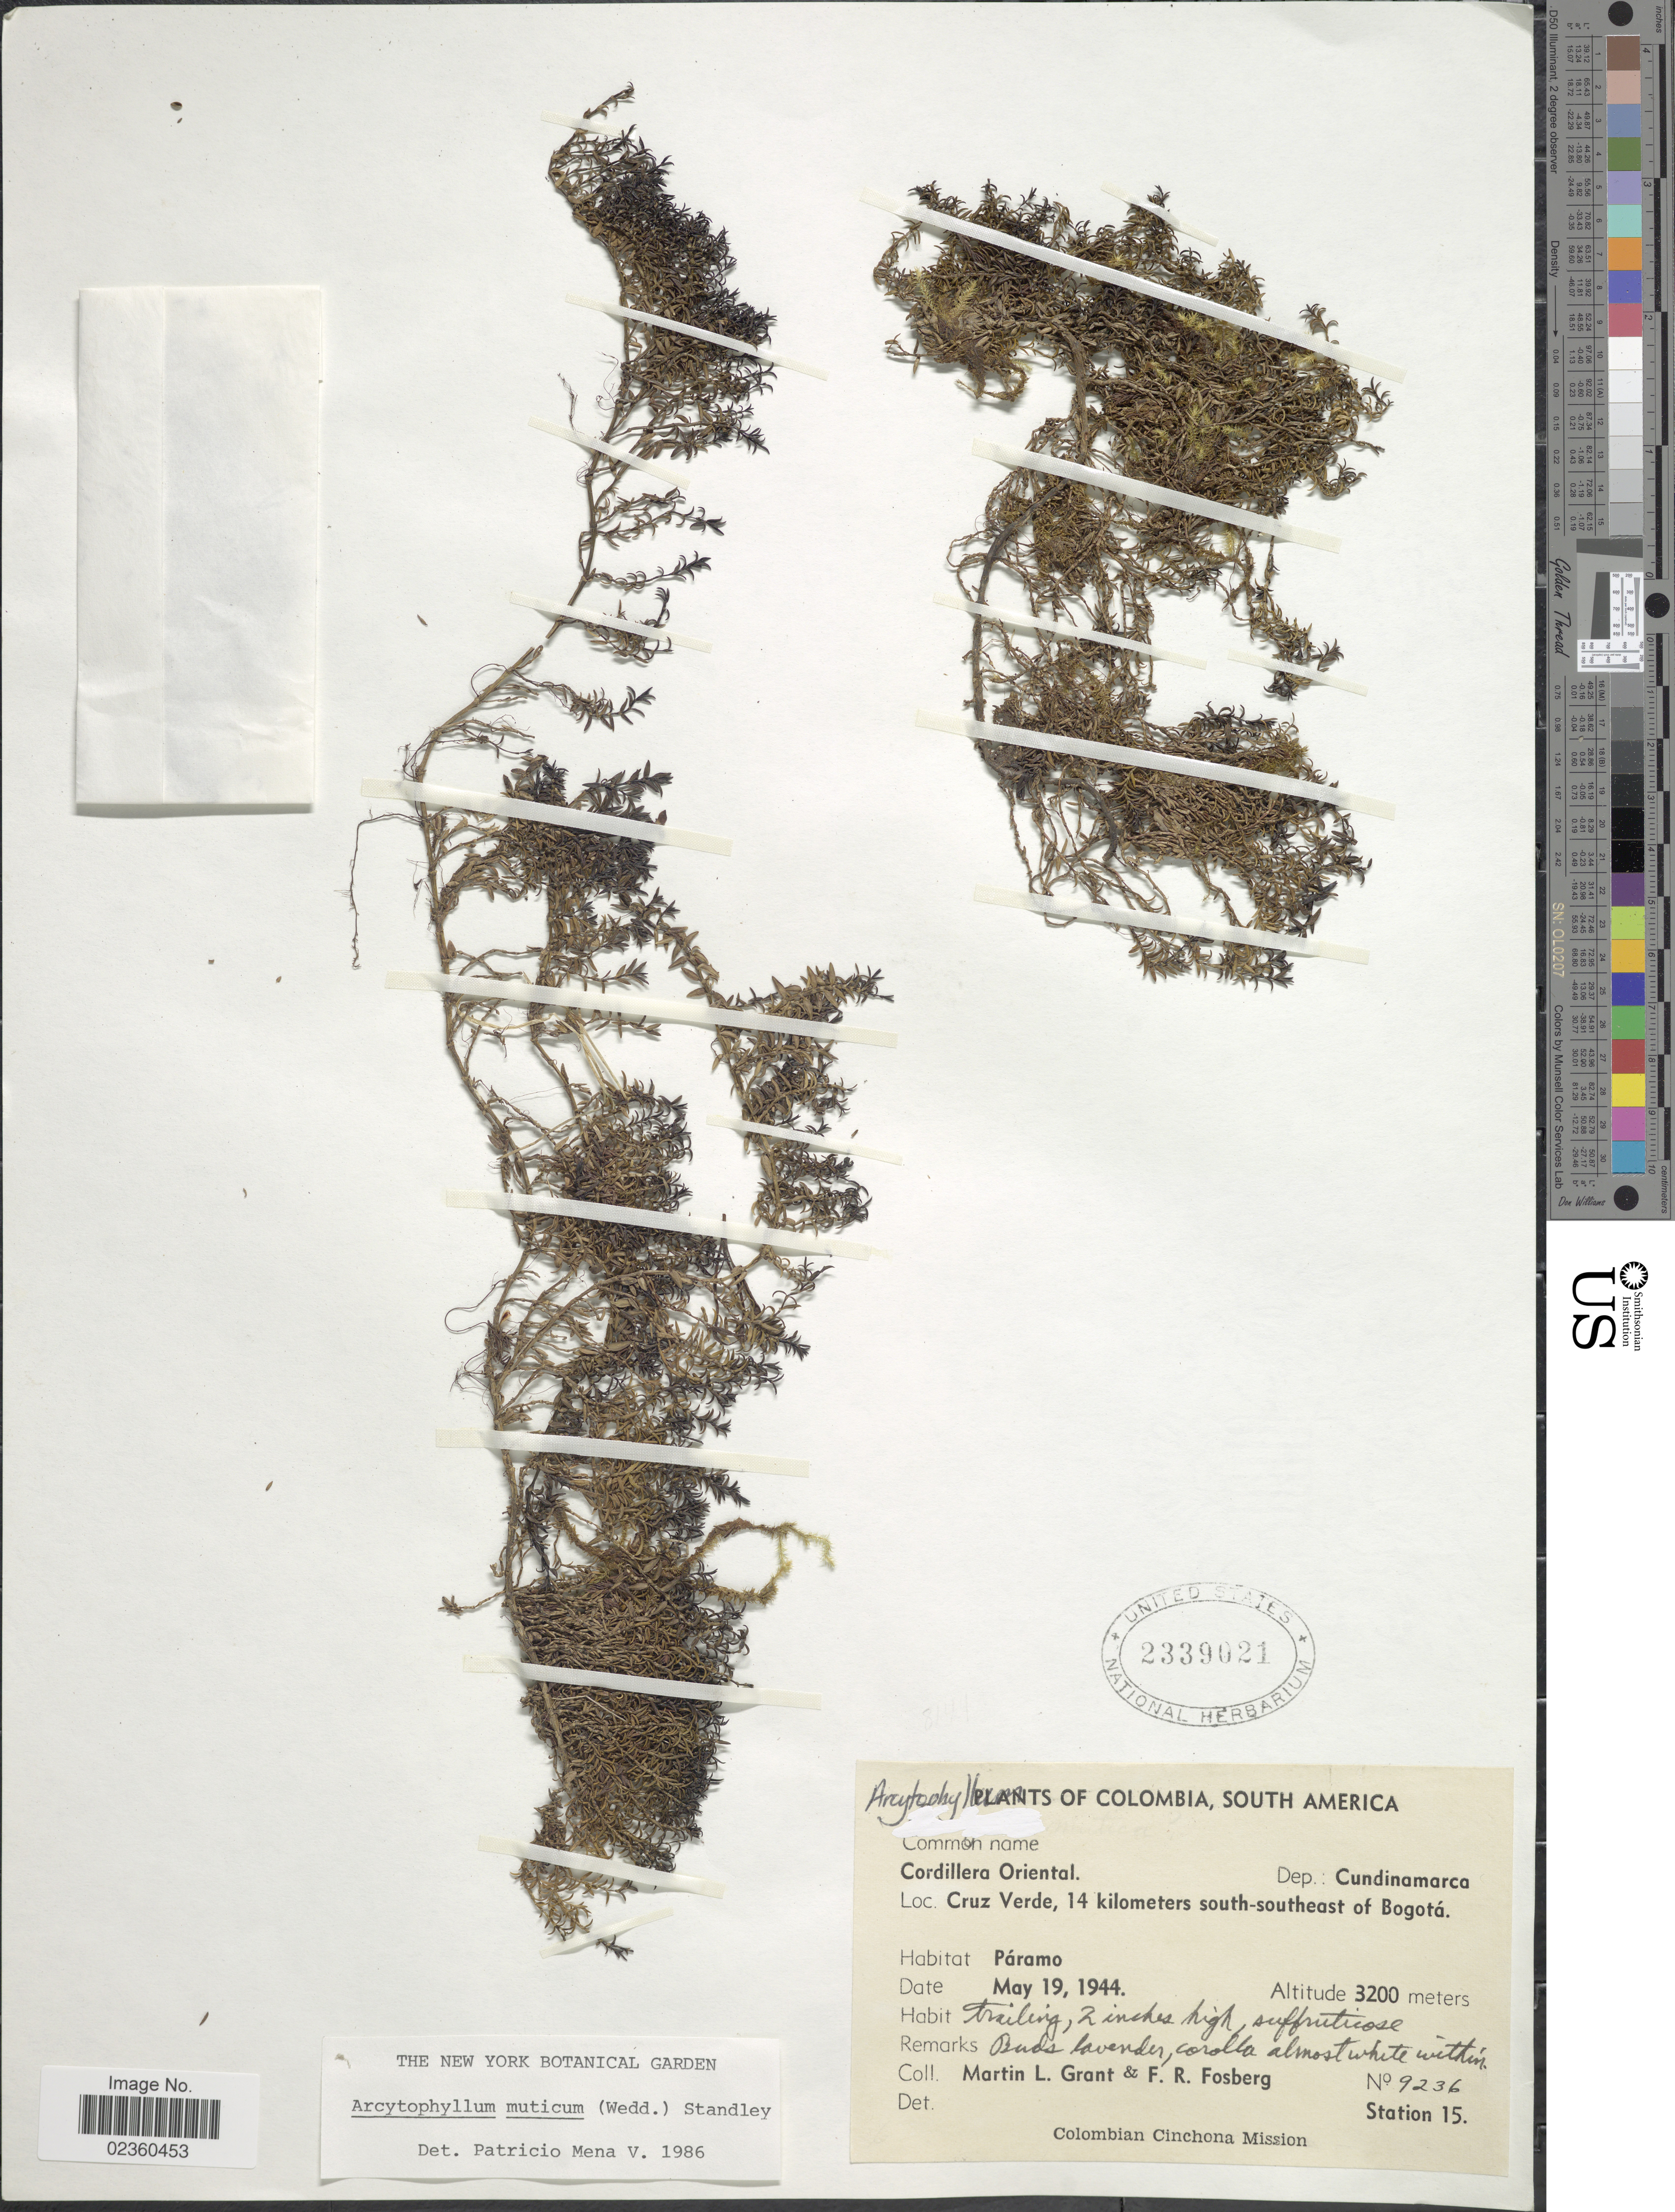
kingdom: Plantae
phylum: Tracheophyta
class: Magnoliopsida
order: Gentianales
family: Rubiaceae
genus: Arcytophyllum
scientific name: Arcytophyllum muticum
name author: (Wedd.) Standl.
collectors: M. L. Grant & F. R. Fosberg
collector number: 9236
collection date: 1944-05-19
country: Colombia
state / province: Cundinamarca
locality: Cordillera Oriental, Dep: Cundinamarca, Cruz Verde, 14 kilometers south-southeast of of Bogotá, Páramo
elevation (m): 3200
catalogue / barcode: US 2339021